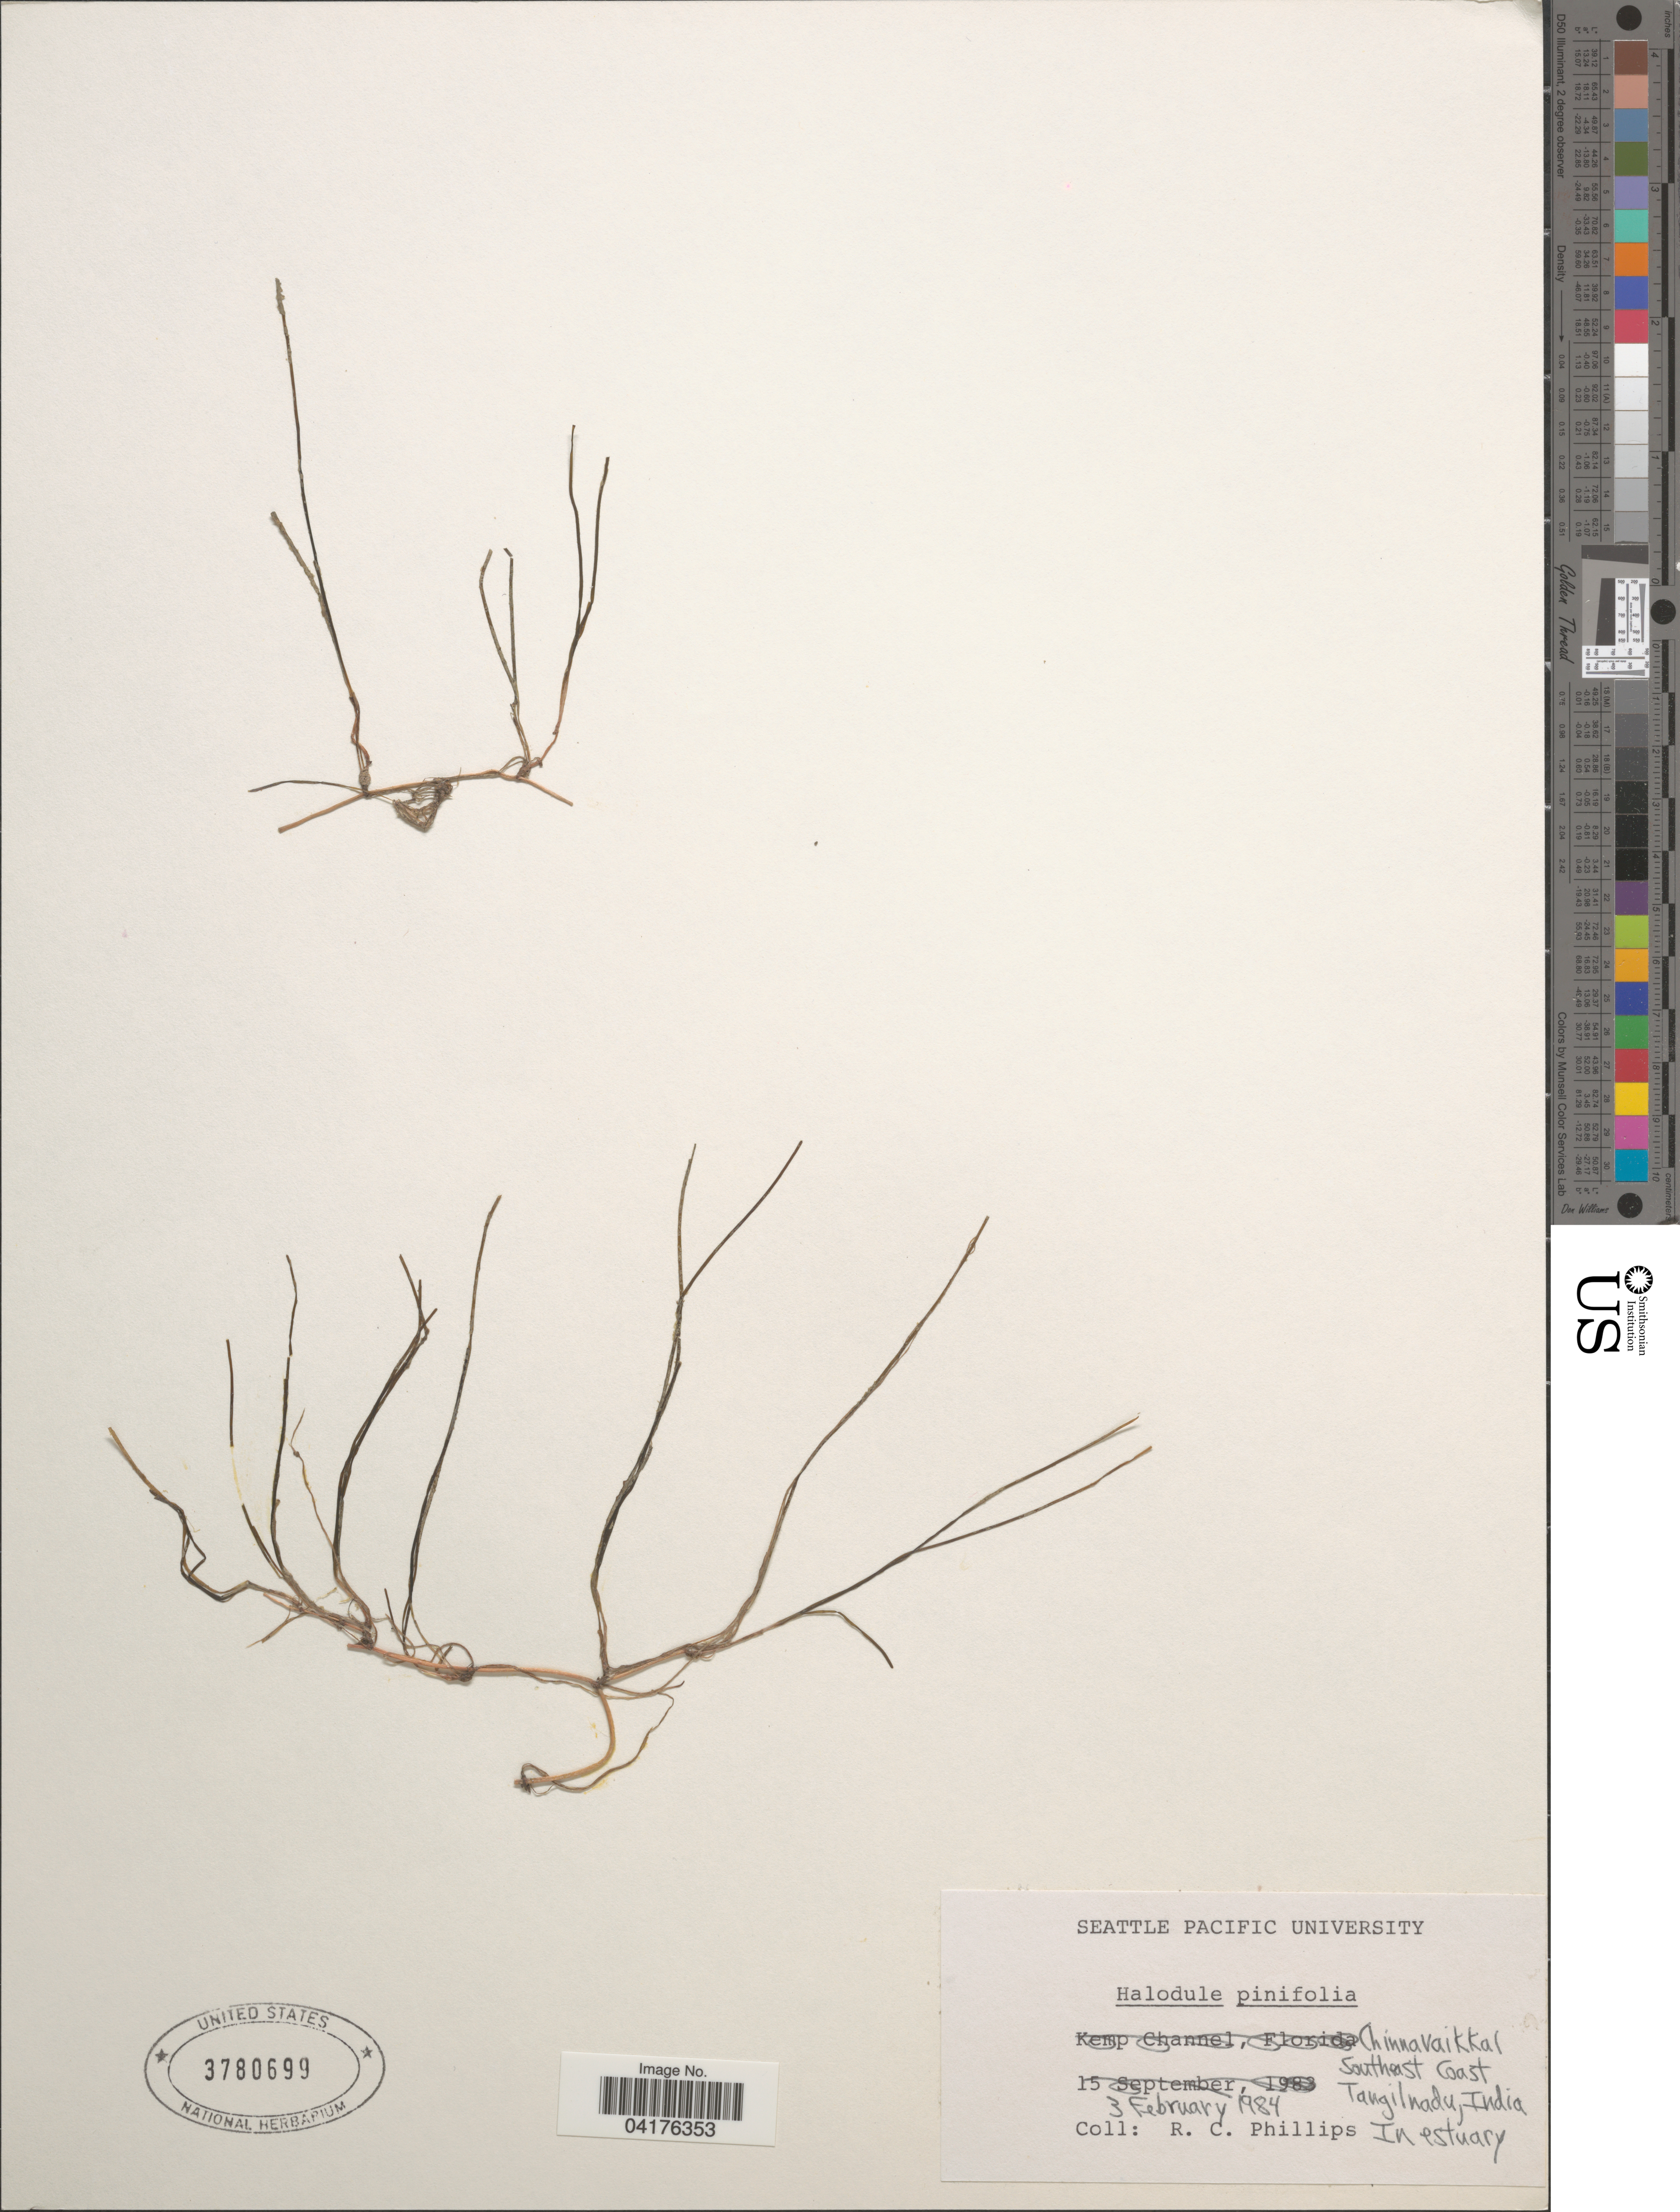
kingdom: Plantae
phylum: Tracheophyta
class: Liliopsida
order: Alismatales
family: Cymodoceaceae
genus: Halodule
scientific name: Halodule pinifolia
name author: (Miki) Hartog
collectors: R. C. Phillips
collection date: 1984-02-03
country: India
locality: Chinnavaikkal. Southeast Coast. Tangilnadu.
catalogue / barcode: US 3780699